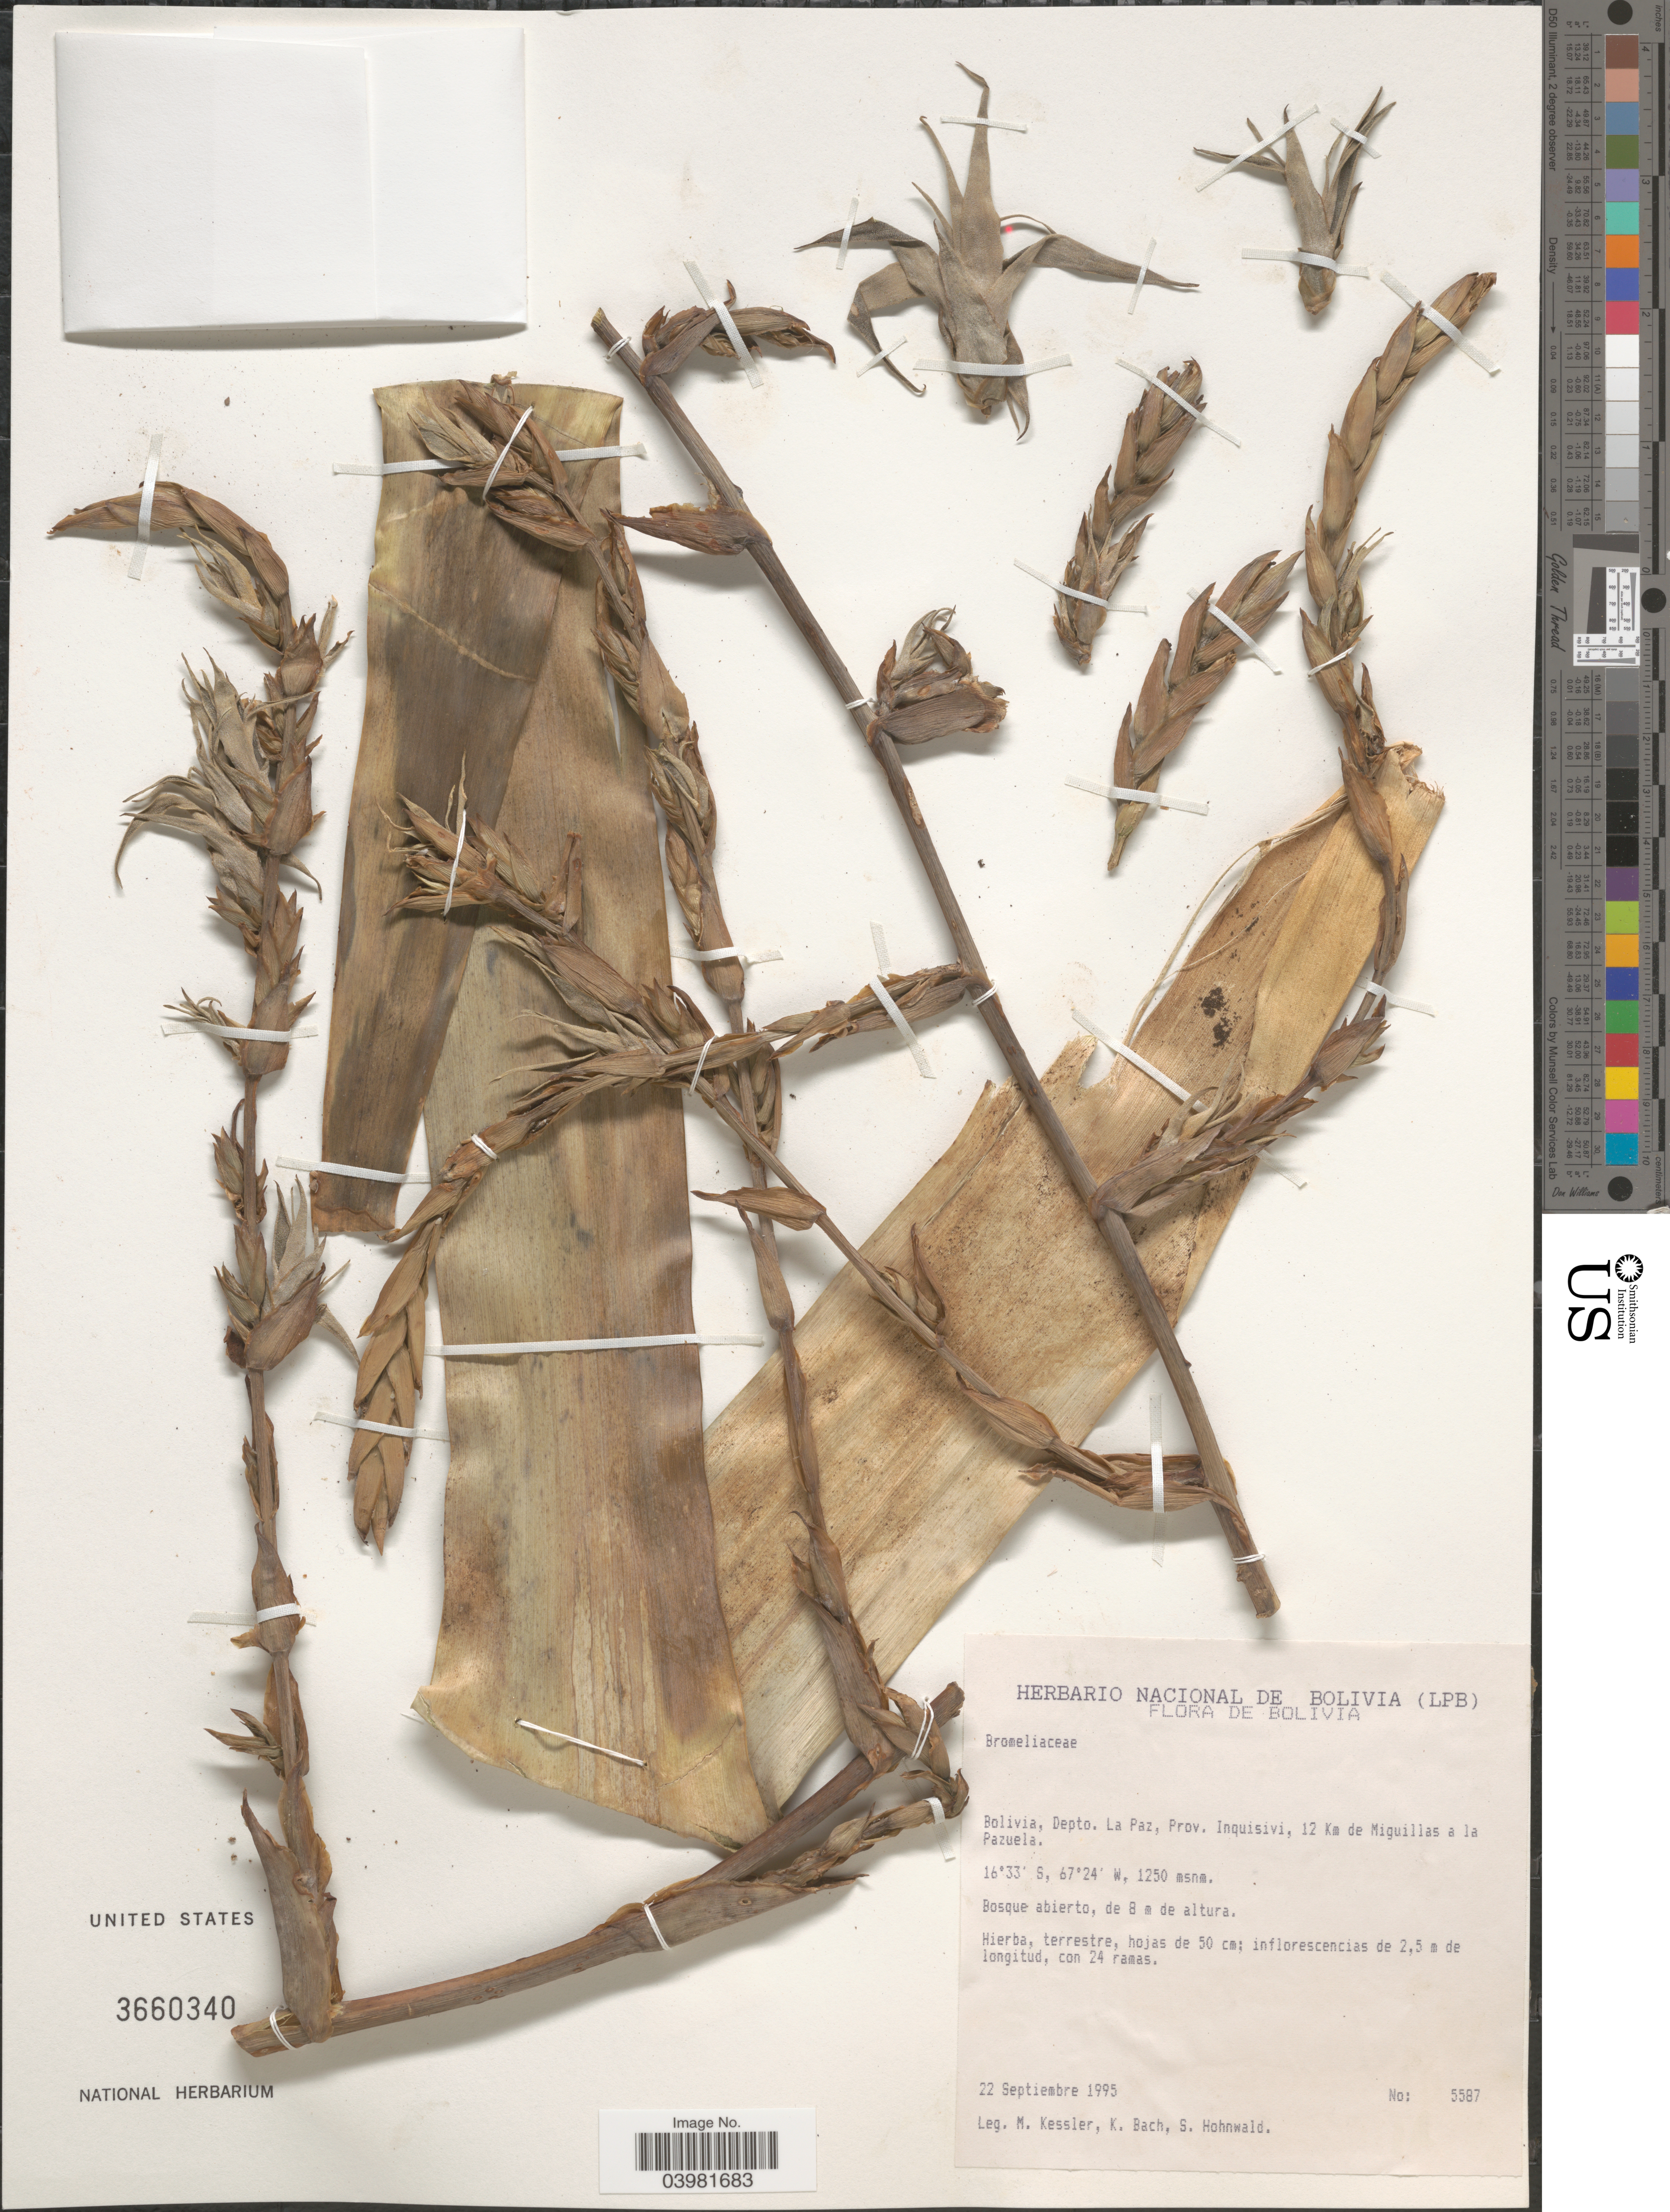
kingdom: Plantae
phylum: Tracheophyta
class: Liliopsida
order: Poales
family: Bromeliaceae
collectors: M. Kessler, K. Bach & S. Hohnwald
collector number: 5587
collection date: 1995-09-22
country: Bolivia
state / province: La Paz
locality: Depto. La Paz, Prov. Inquisivi, 12 Km de Miguillas a la Pazuela.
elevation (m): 1250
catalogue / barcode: US 3660340